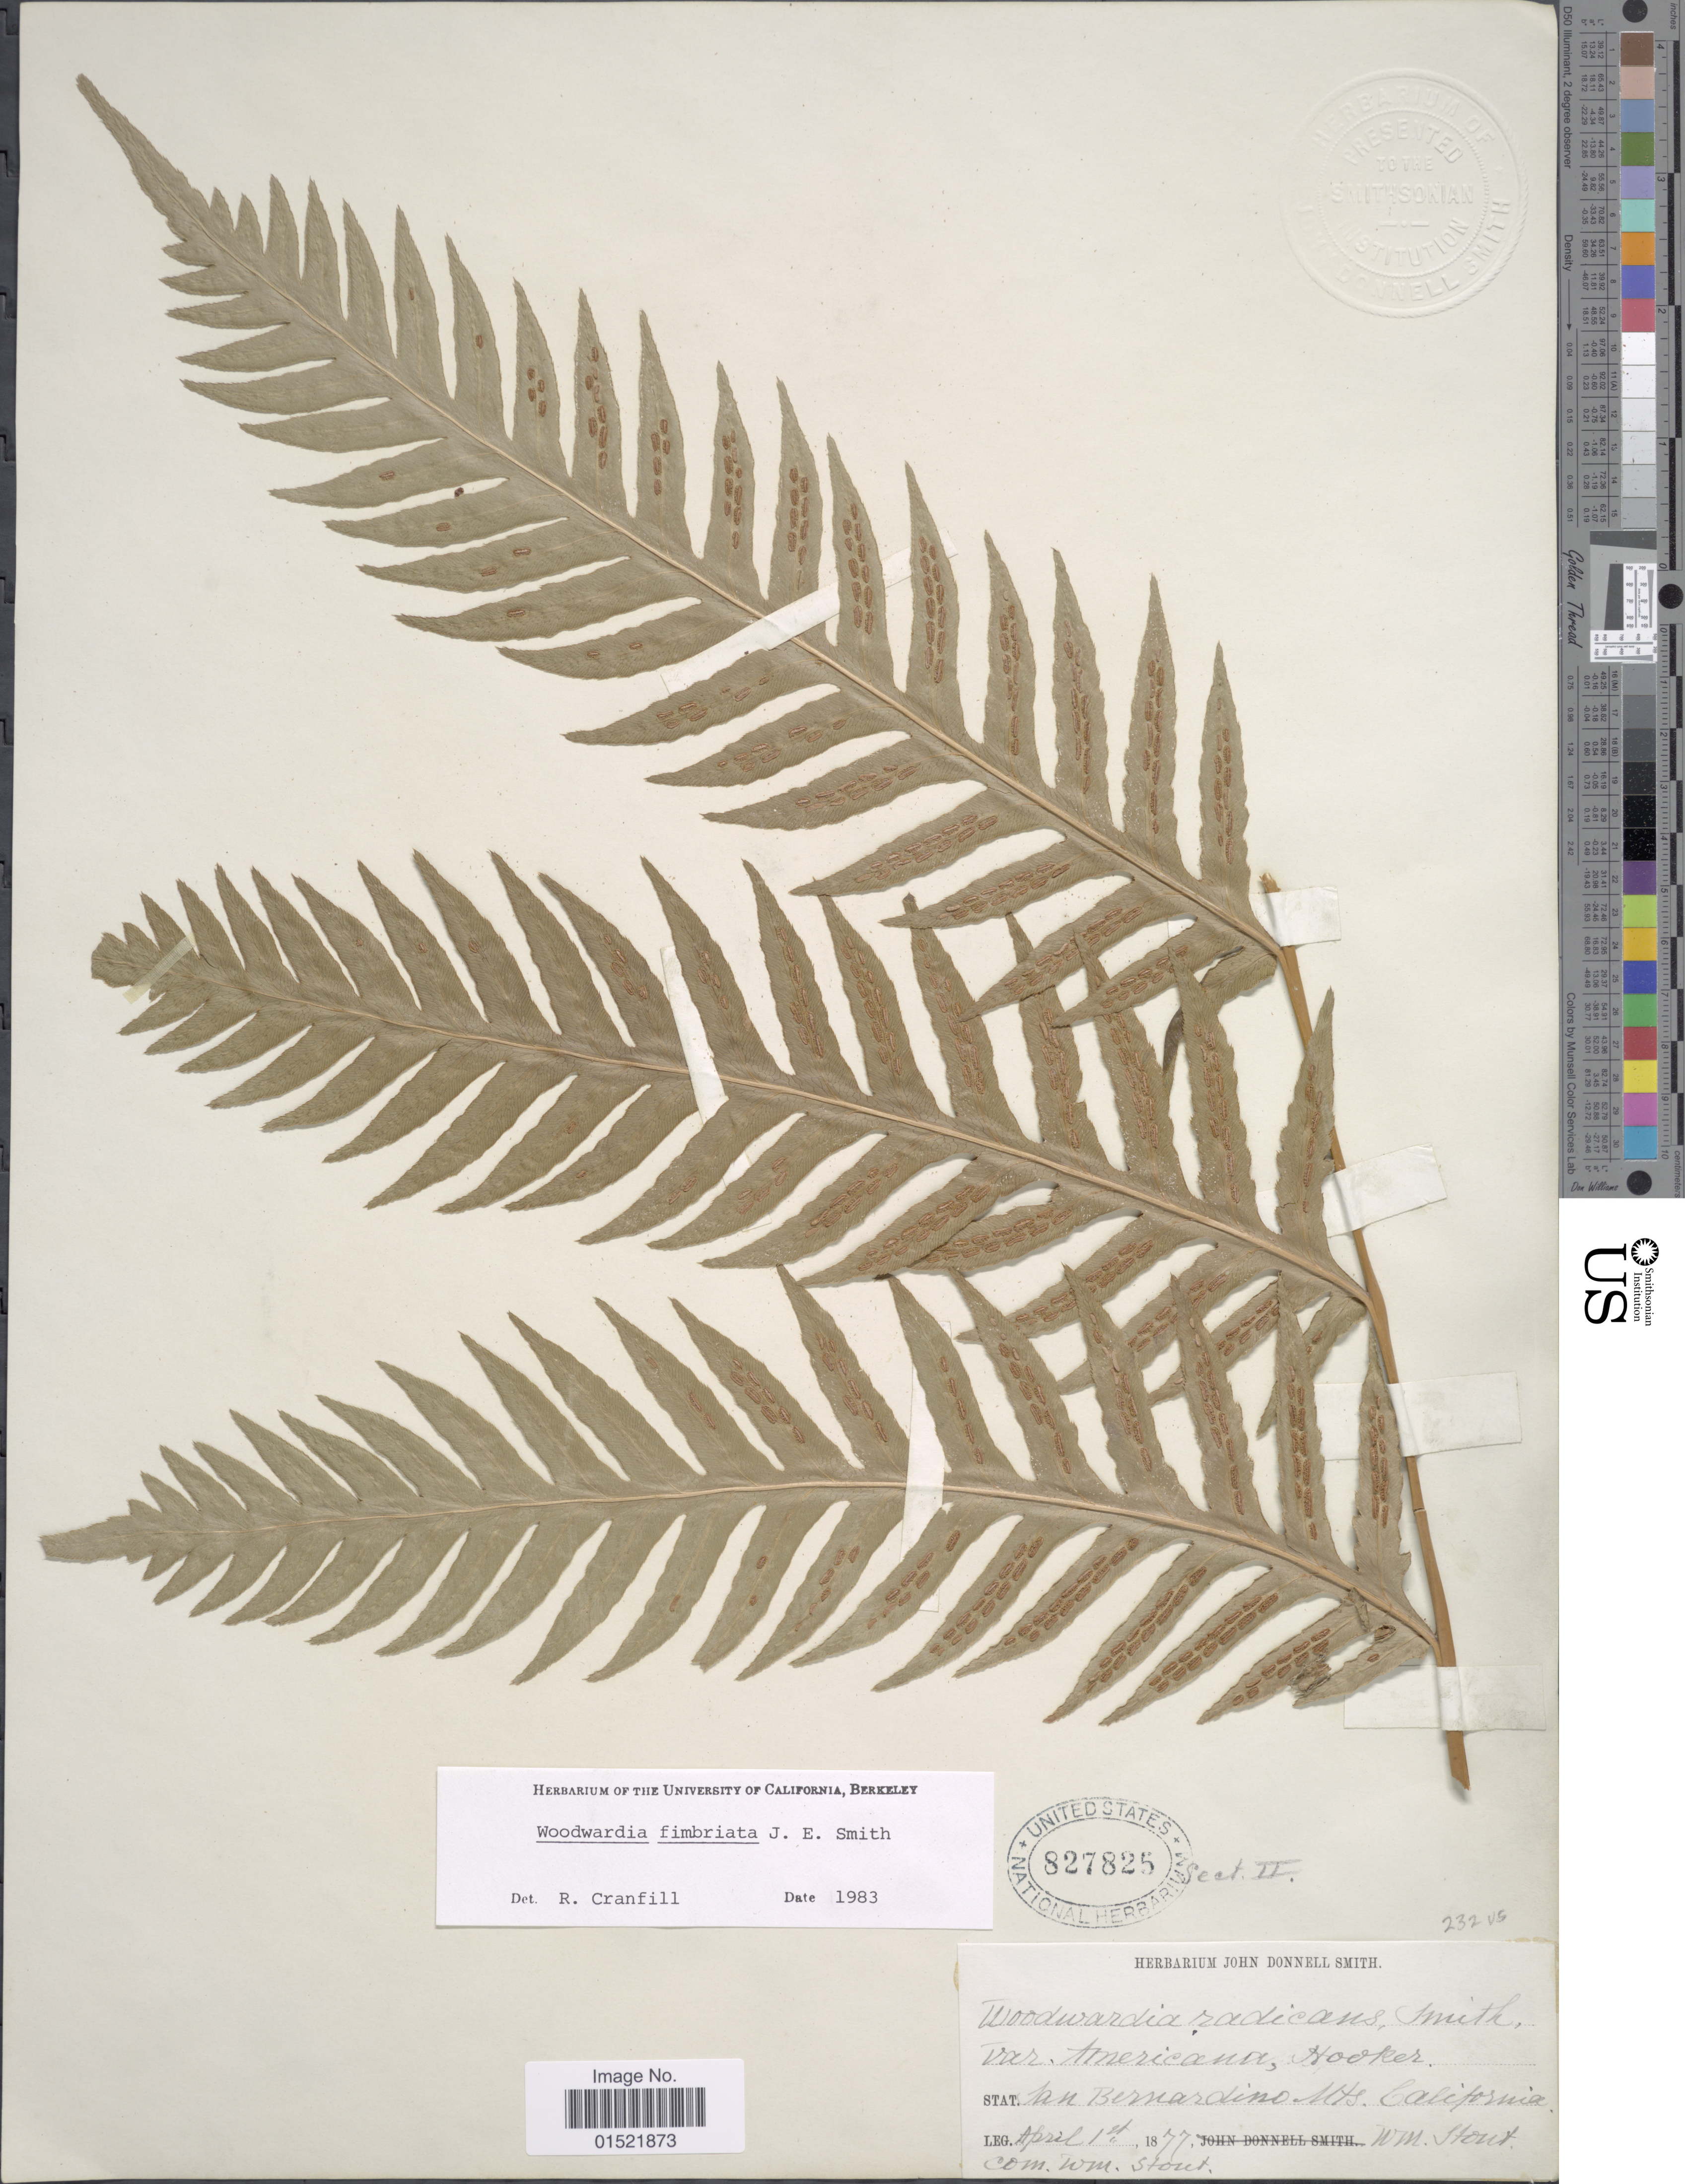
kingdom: Plantae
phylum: Tracheophyta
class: Polypodiopsida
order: Polypodiales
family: Blechnaceae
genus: Woodwardia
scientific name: Woodwardia fimbriata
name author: Sm.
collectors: W. Stout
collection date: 1877-04-01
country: United States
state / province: California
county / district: San Bernardino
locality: San Bernardino Mts., California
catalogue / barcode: US 827825